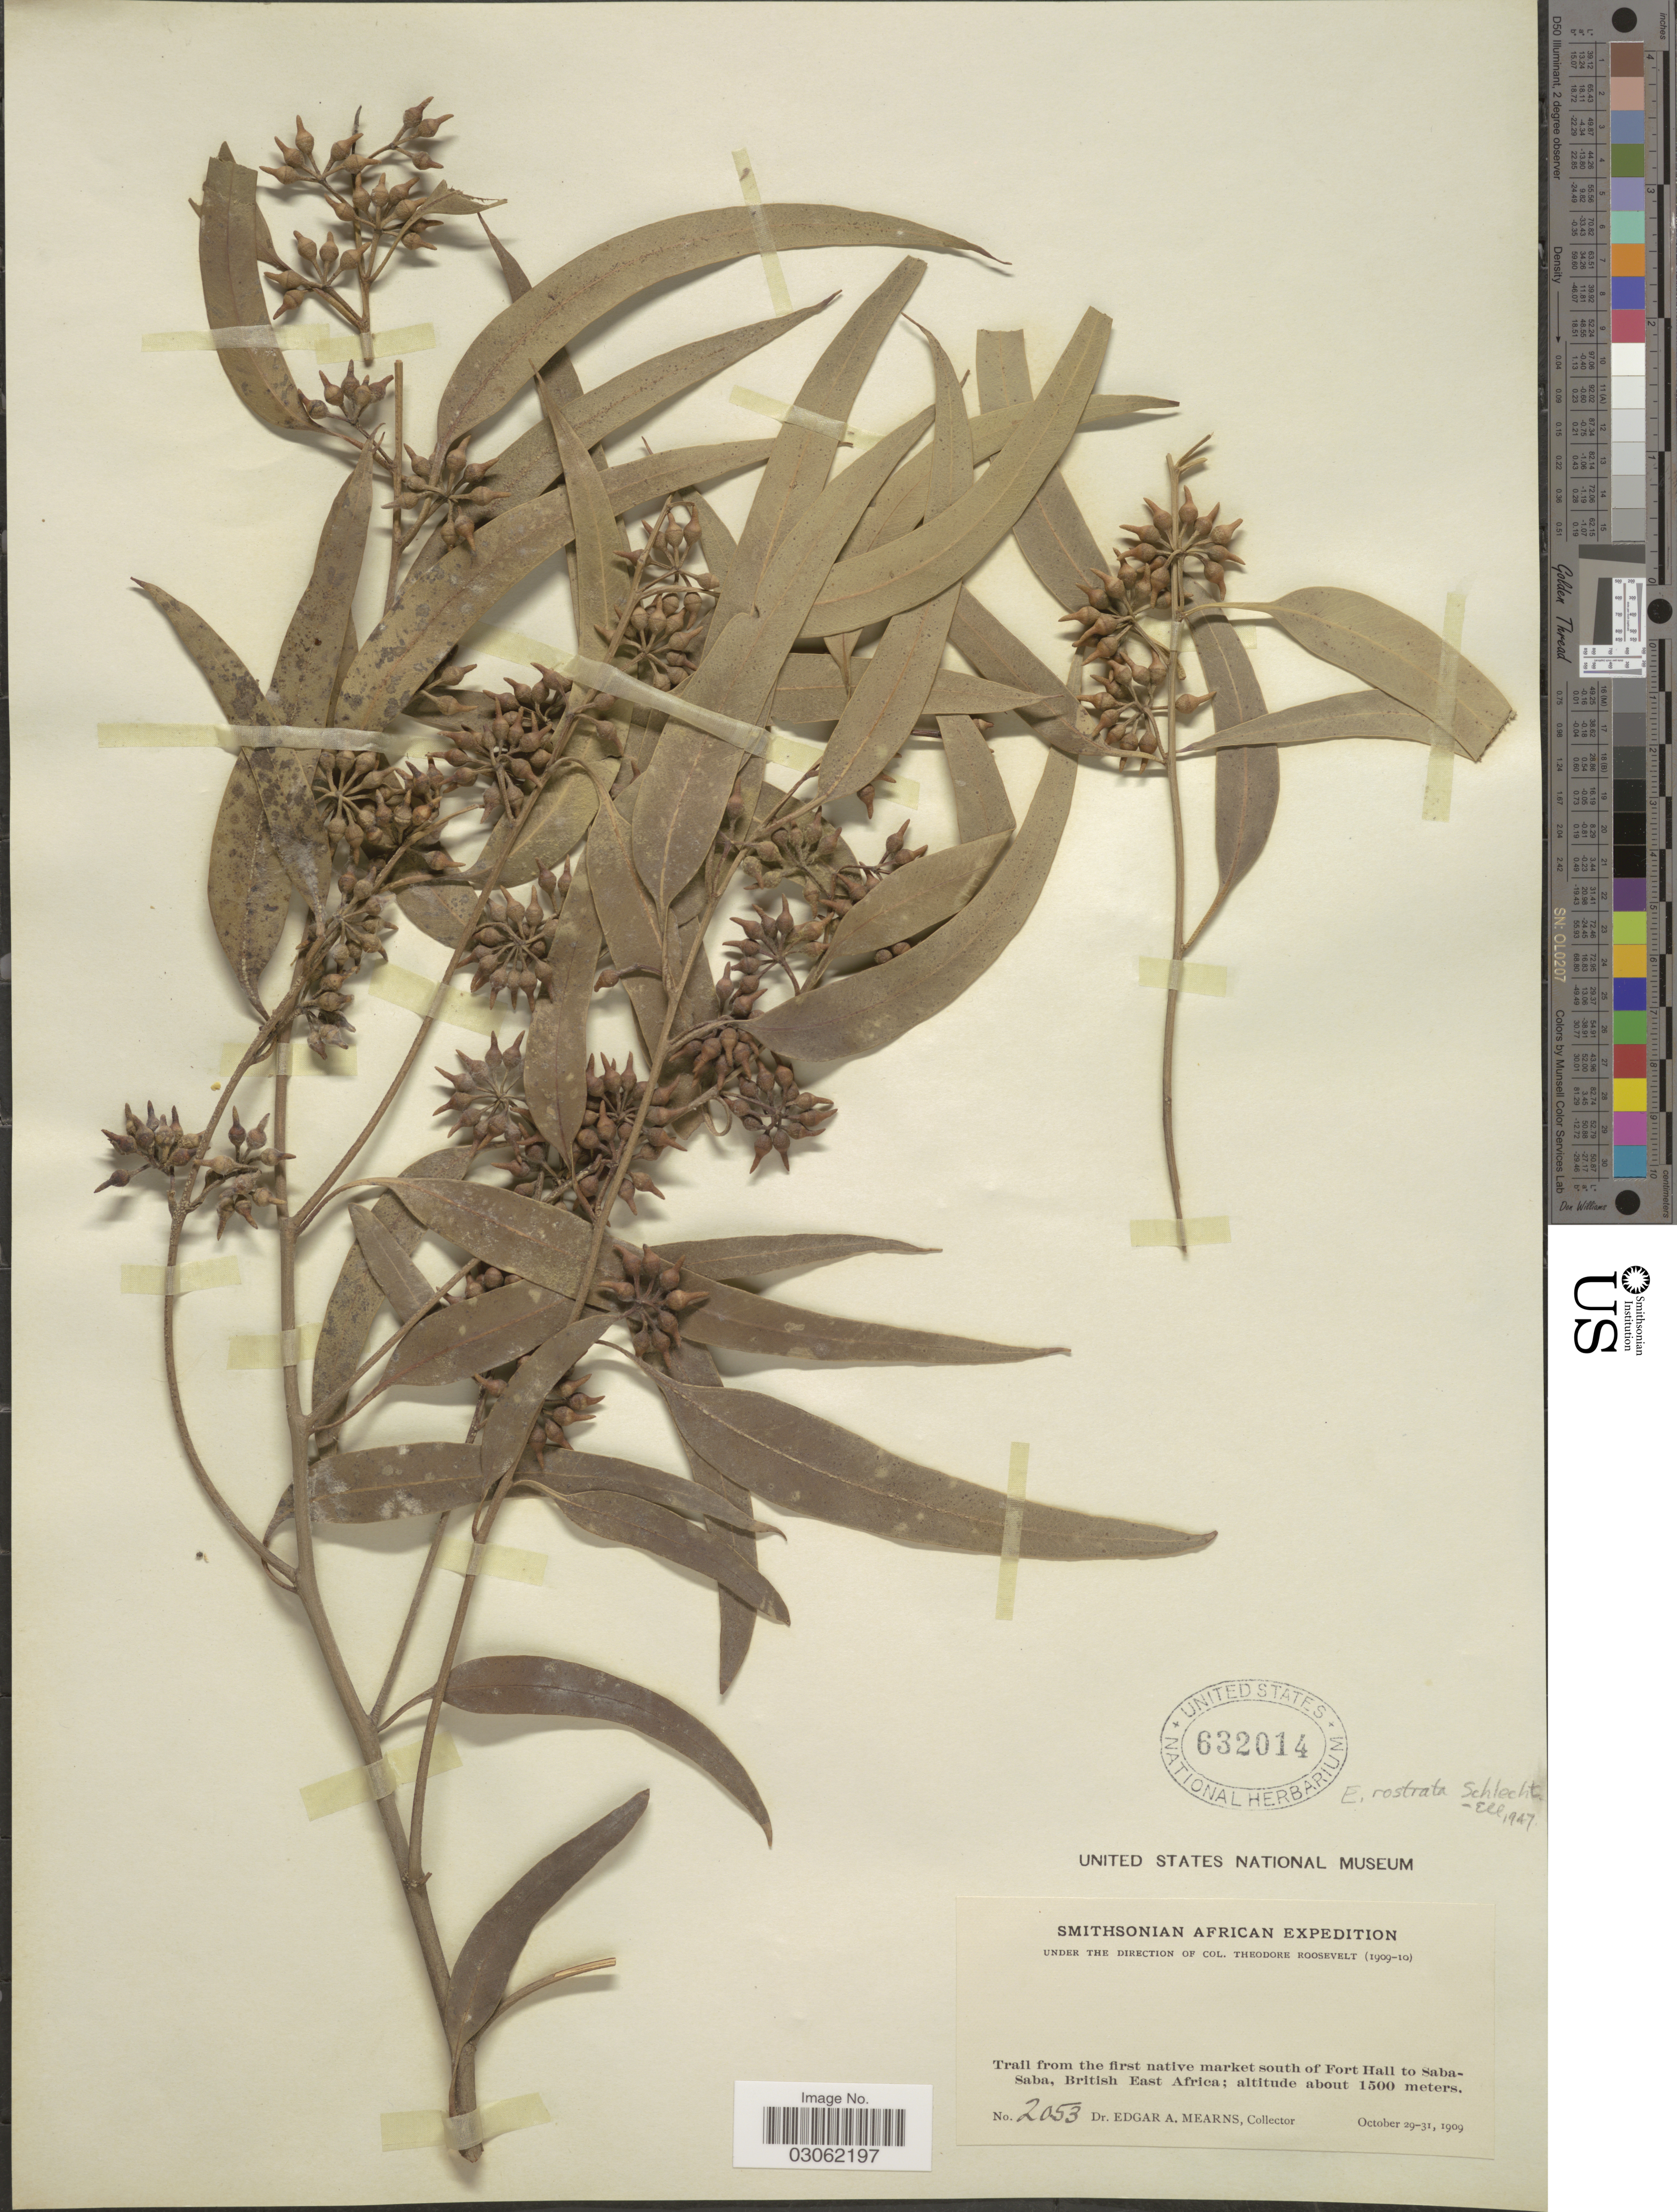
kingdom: Plantae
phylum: Tracheophyta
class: Magnoliopsida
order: Myrtales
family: Myrtaceae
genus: Eucalyptus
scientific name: Eucalyptus rostrata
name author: Schltdl.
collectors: E. A. Mearns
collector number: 2053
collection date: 1909-10-29/1909-10-31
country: Kenya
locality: Africa. Trail from the first native market south of Fort Hall to Saba-Saba, British East Africa.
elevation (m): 1500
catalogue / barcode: US 632014